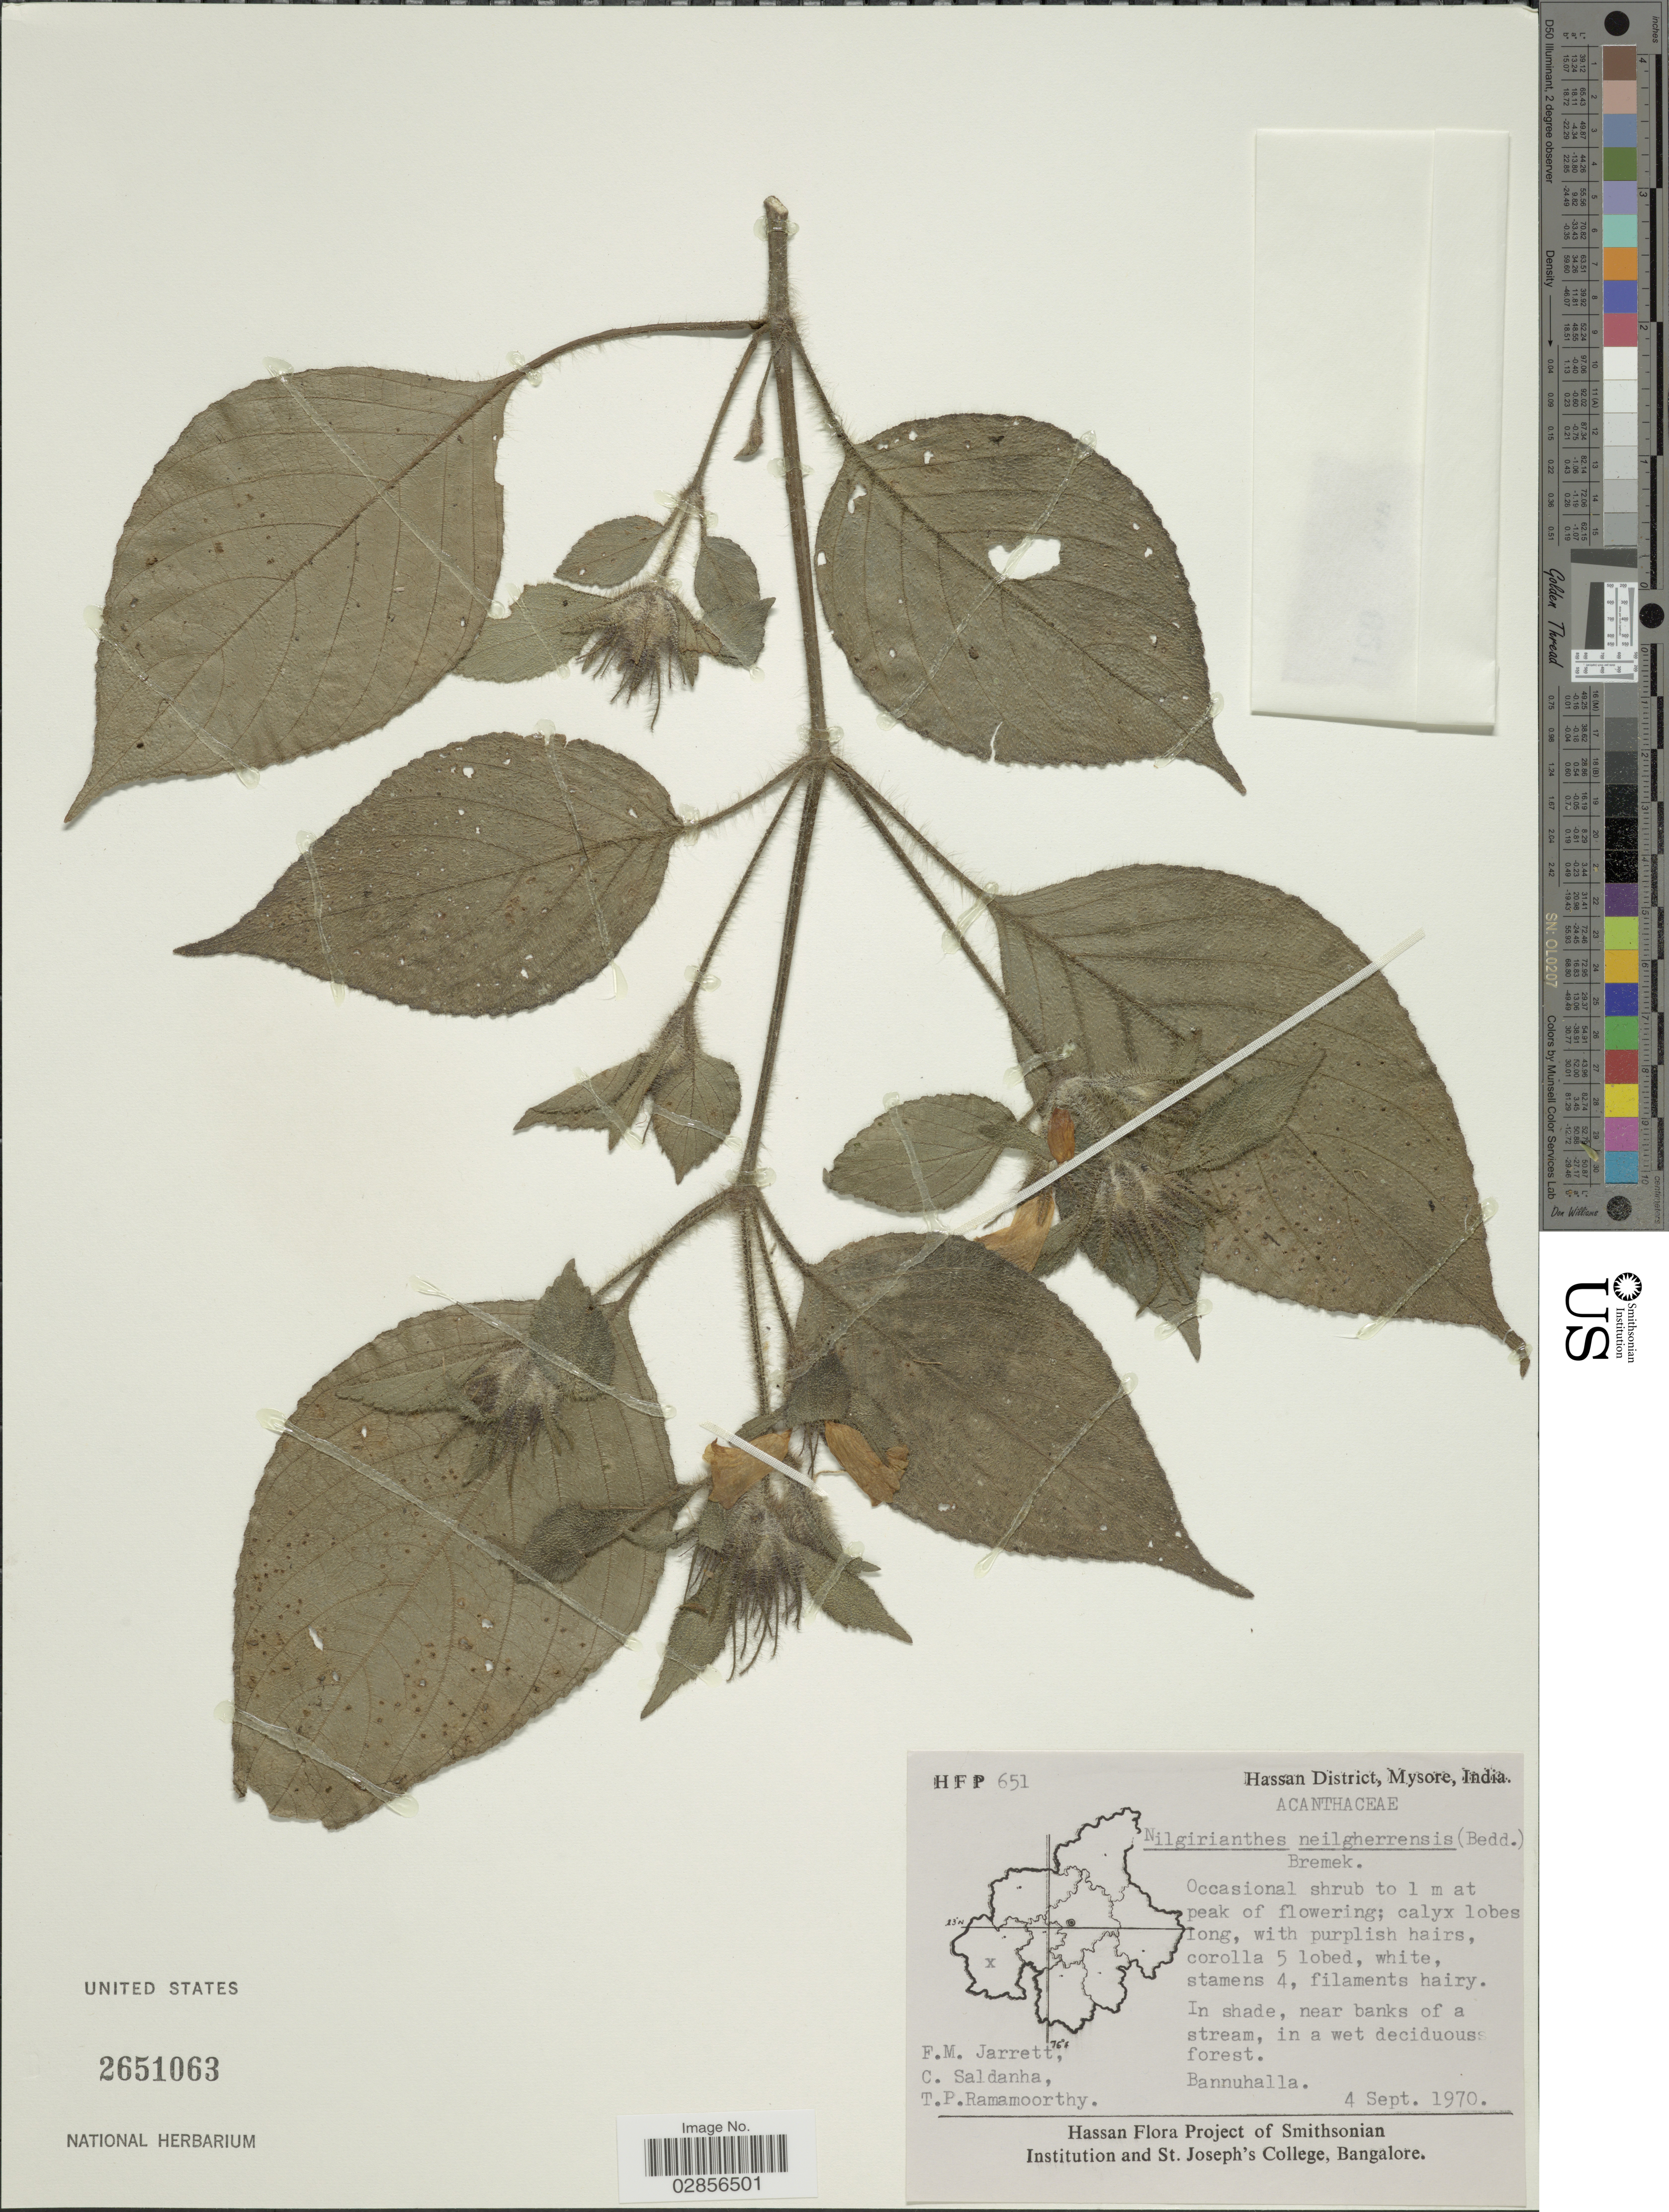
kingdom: Plantae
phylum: Tracheophyta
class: Magnoliopsida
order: Lamiales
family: Acanthaceae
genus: Strobilanthes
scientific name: Strobilanthes neilgherrensis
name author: Bedd.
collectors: F. M. Jarrett, C. Saldanha & T. P. Ramamoorthy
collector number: HFP651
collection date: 1970-09-04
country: India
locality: Hassan District, Mysore. Bannuhalla.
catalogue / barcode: US 2651063